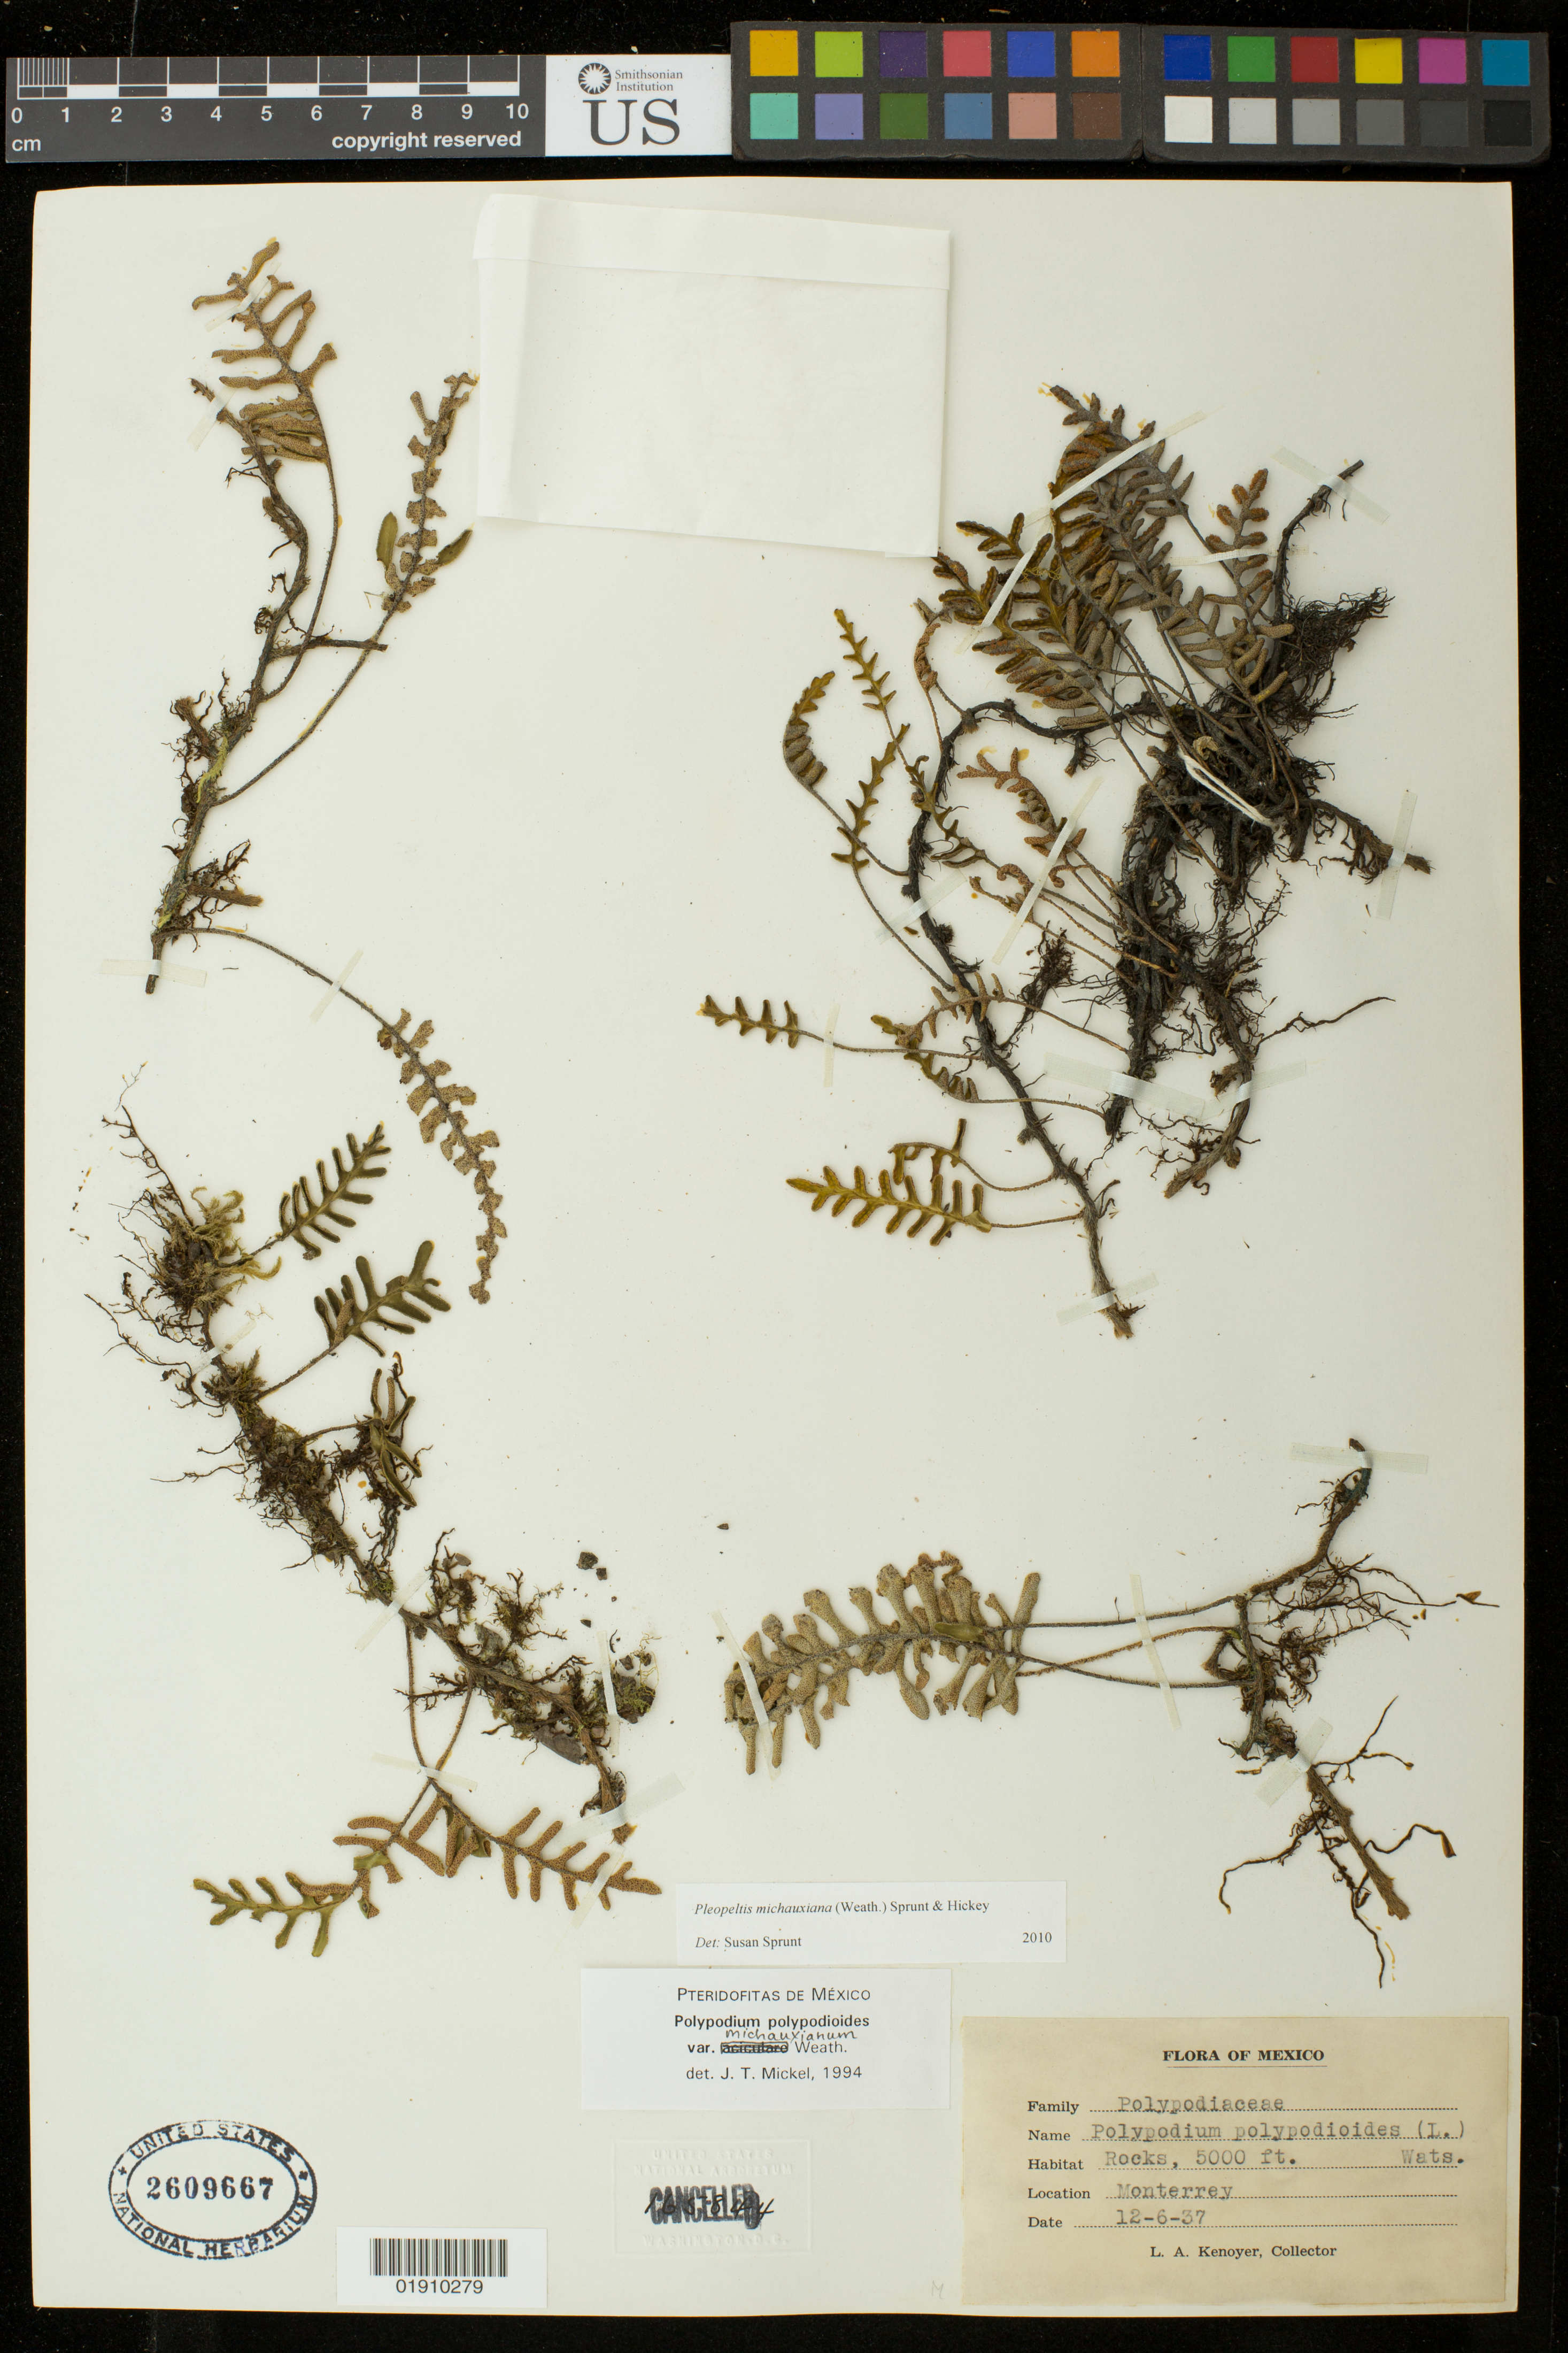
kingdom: Plantae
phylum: Tracheophyta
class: Polypodiopsida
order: Polypodiales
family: Polypodiaceae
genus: Pleopeltis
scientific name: Pleopeltis michauxiana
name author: (Weath.) Hickey & Sprunt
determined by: Sprunt, S. V.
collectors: L. A. Kenoyer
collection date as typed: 12-6-37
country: Mexico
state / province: Nuevo León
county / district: Monterrey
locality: Monterrey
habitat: Rocks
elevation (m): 1524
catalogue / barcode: US 2609667